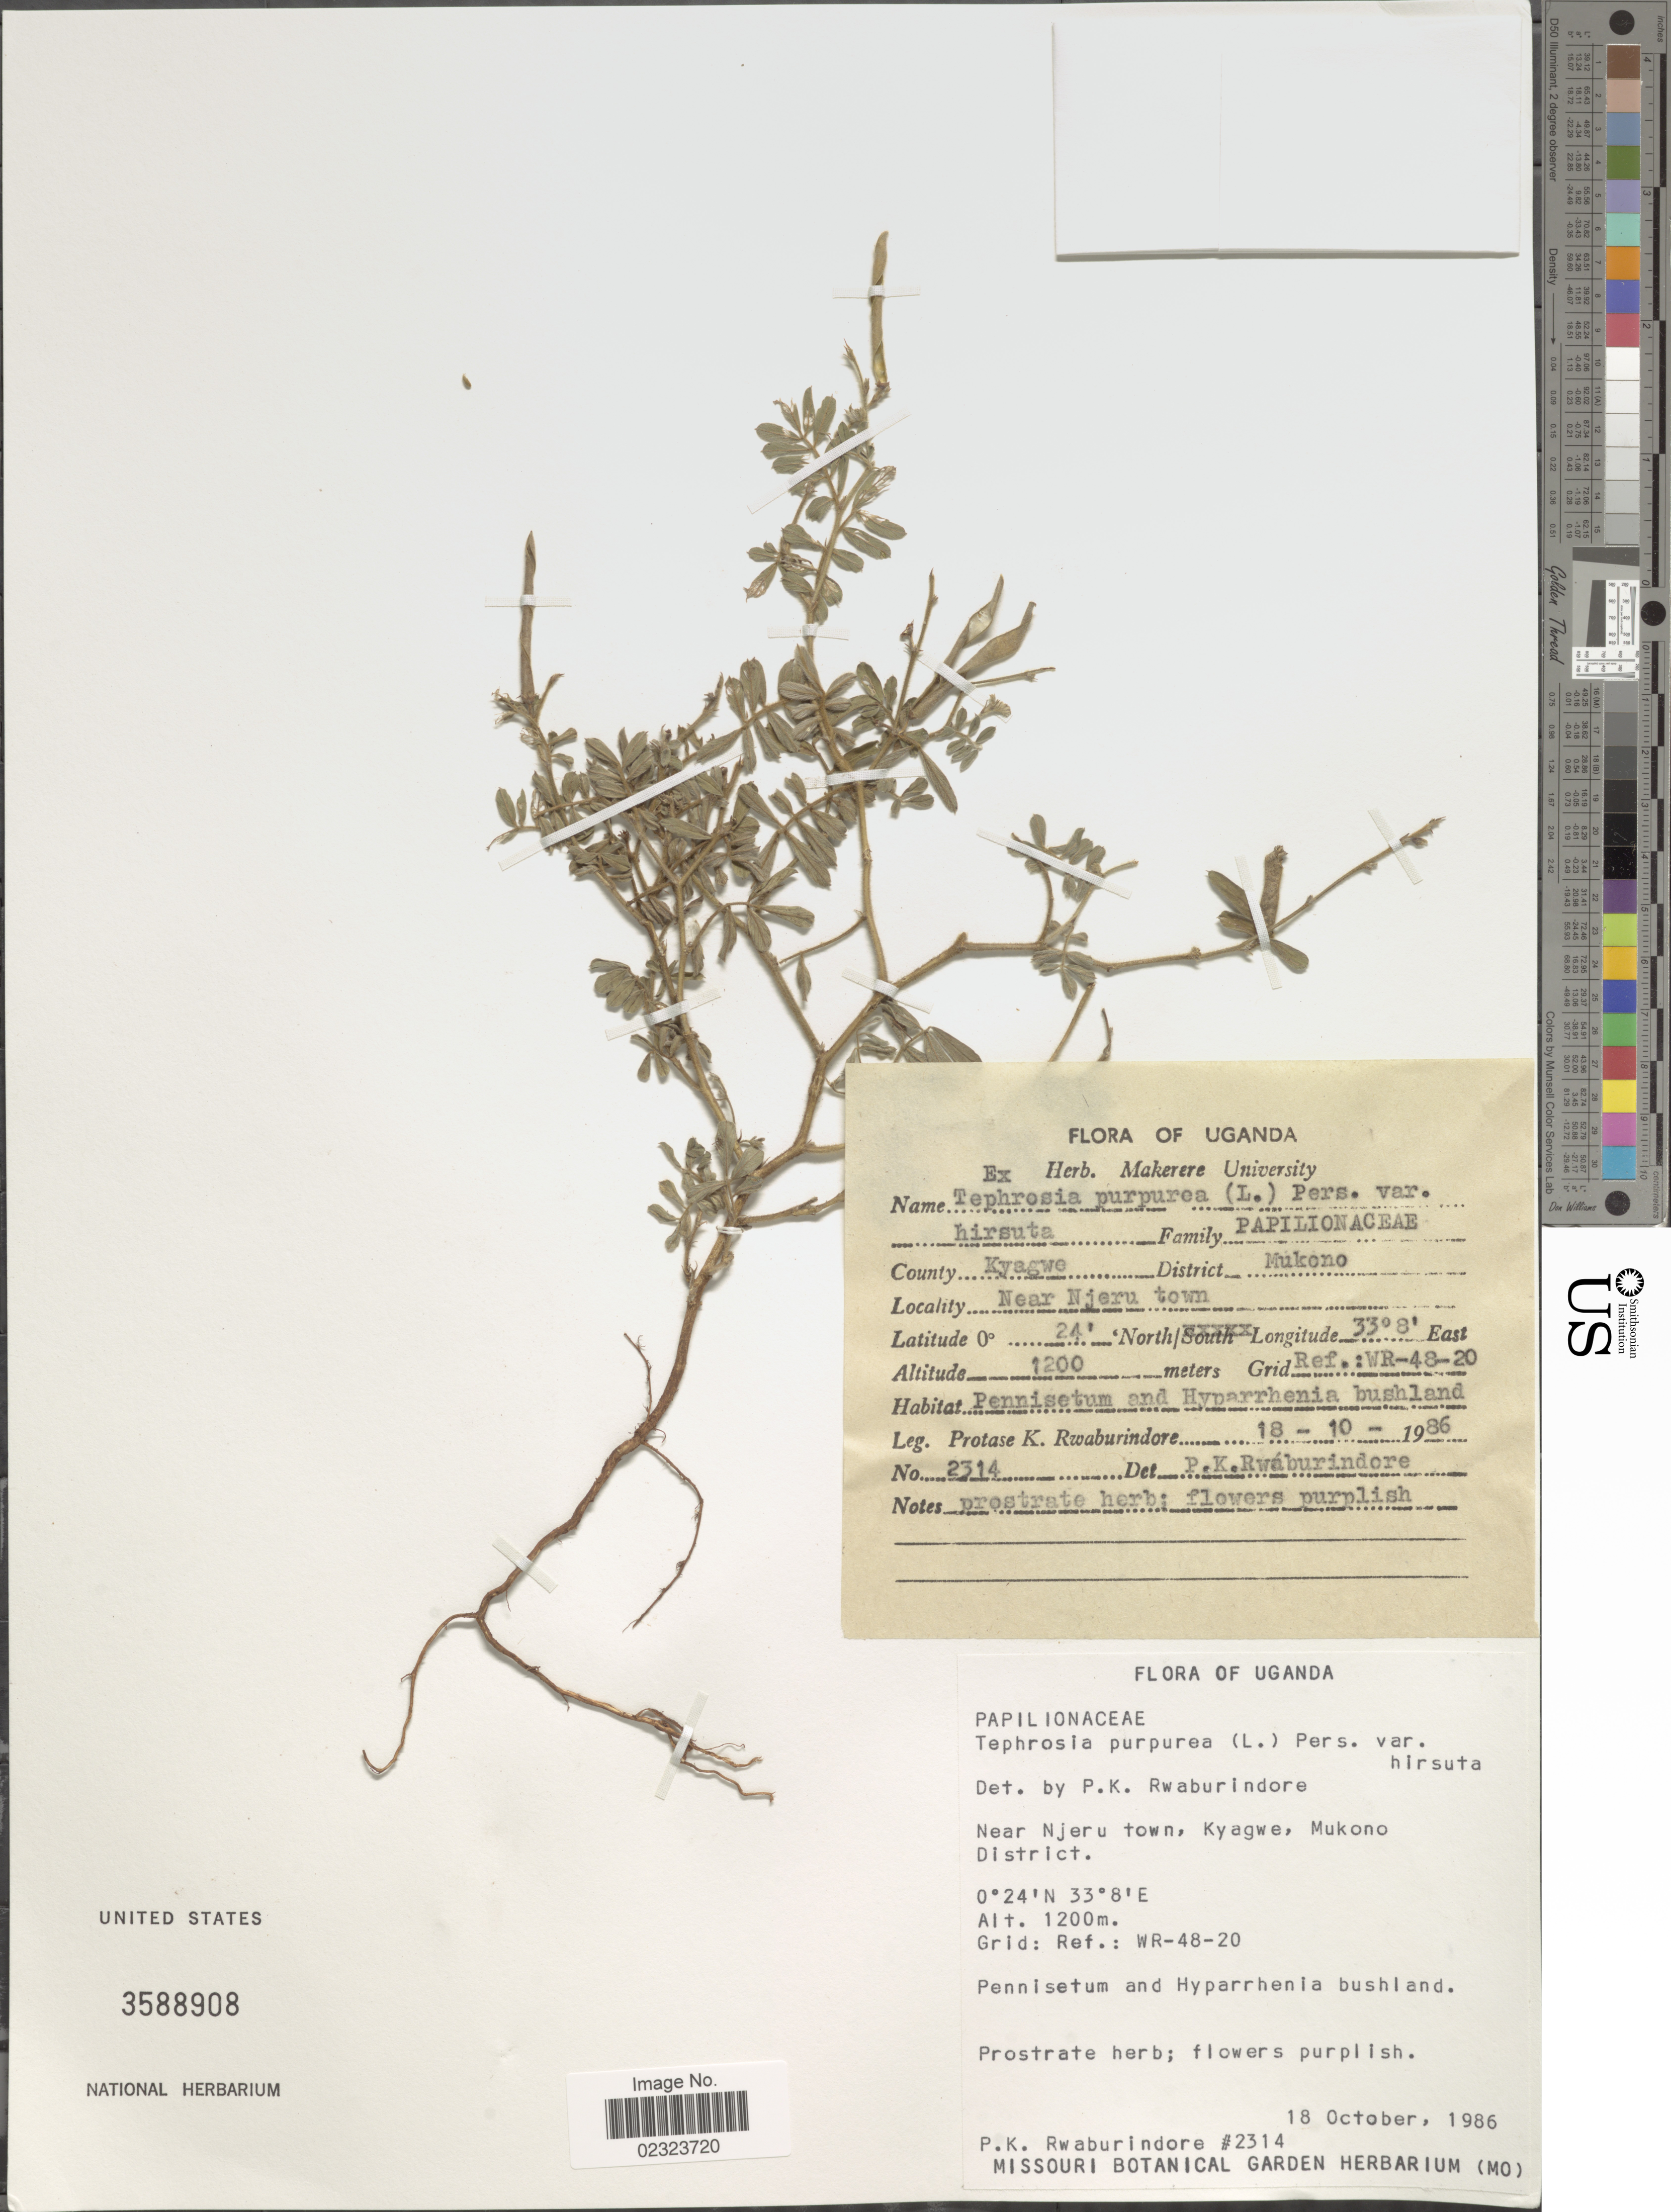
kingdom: Plantae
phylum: Tracheophyta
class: Magnoliopsida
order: Fabales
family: Fabaceae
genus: Tephrosia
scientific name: Tephrosia purpurea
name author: (L.) Pers.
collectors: P. Rwaburindore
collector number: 2314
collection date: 1986-10-18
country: Uganda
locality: County, Kyagwe, Distrkct Mukono, near Njeru town, Grid: Ref.: WR-48-20.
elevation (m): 1200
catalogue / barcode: US 3588908